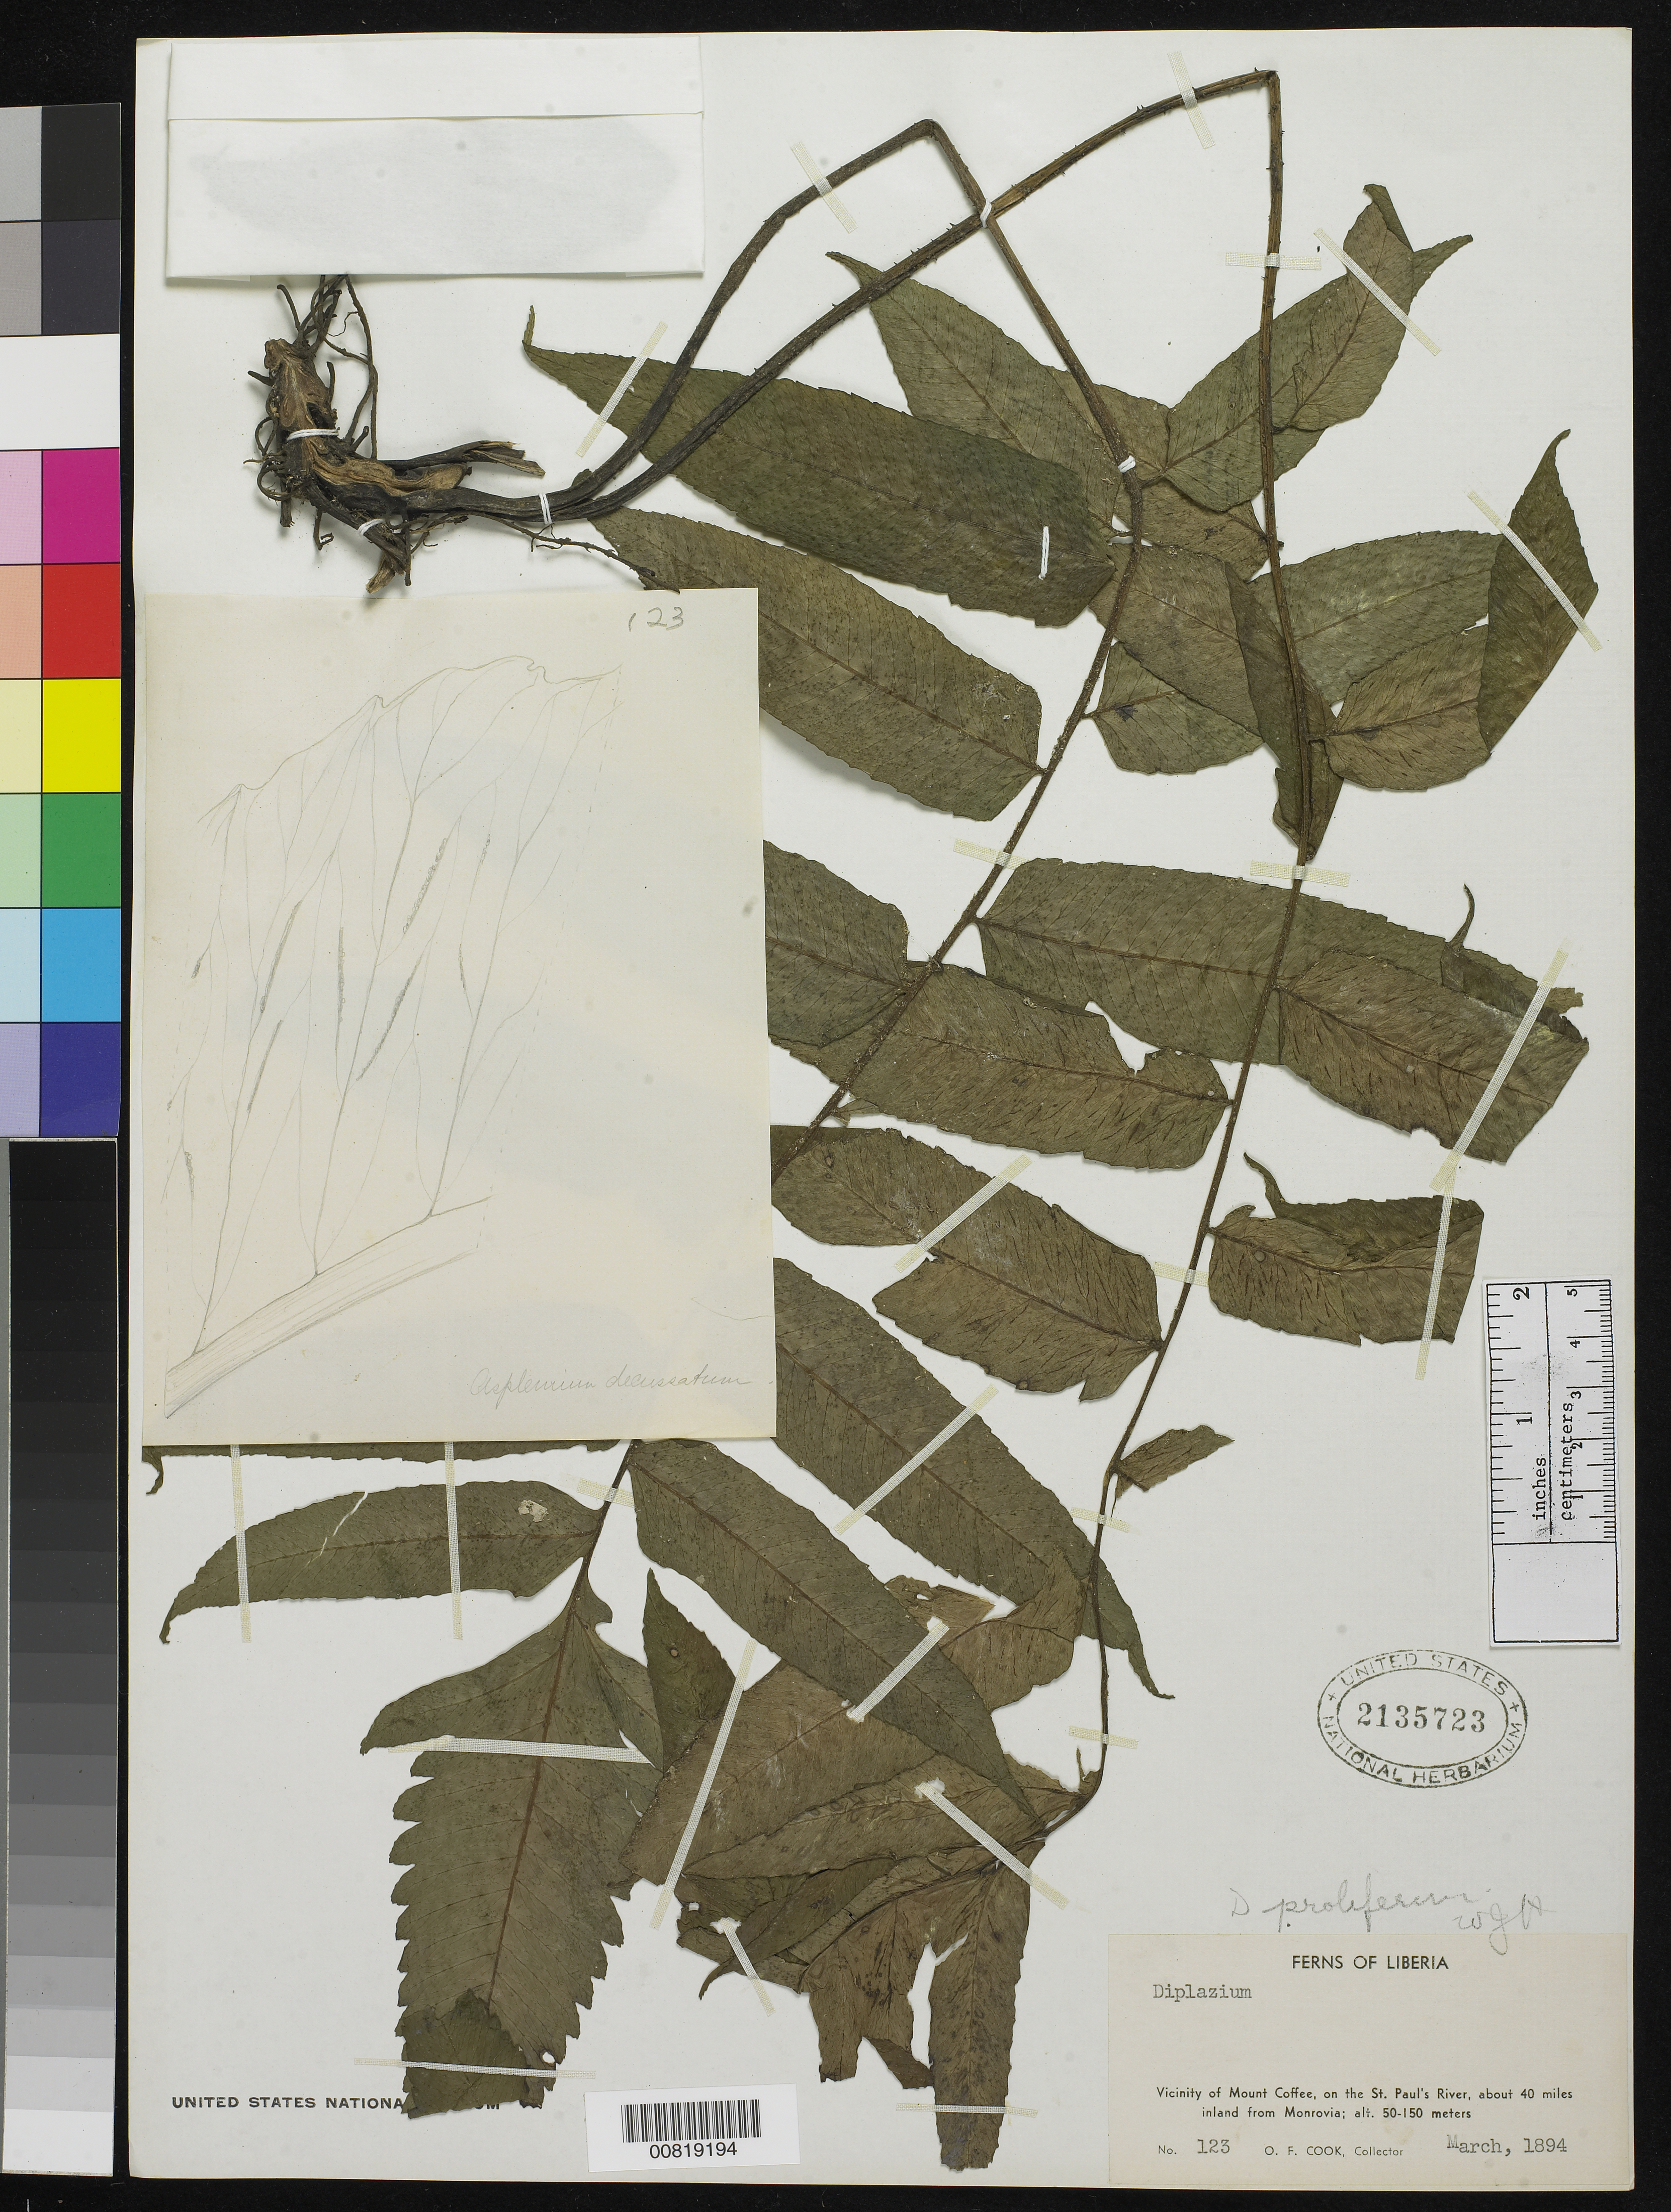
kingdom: Plantae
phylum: Tracheophyta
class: Polypodiopsida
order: Polypodiales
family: Athyriaceae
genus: Diplazium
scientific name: Diplazium proliferum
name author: (Lam.) Thouars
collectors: O. F. Cook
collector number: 123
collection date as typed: Mar 1984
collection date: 1984-03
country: Liberia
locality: Vicinity of Mt. Coffee, on the St. Paul's River, about 40 miles inland from Monrovia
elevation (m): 50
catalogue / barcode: US 2135723